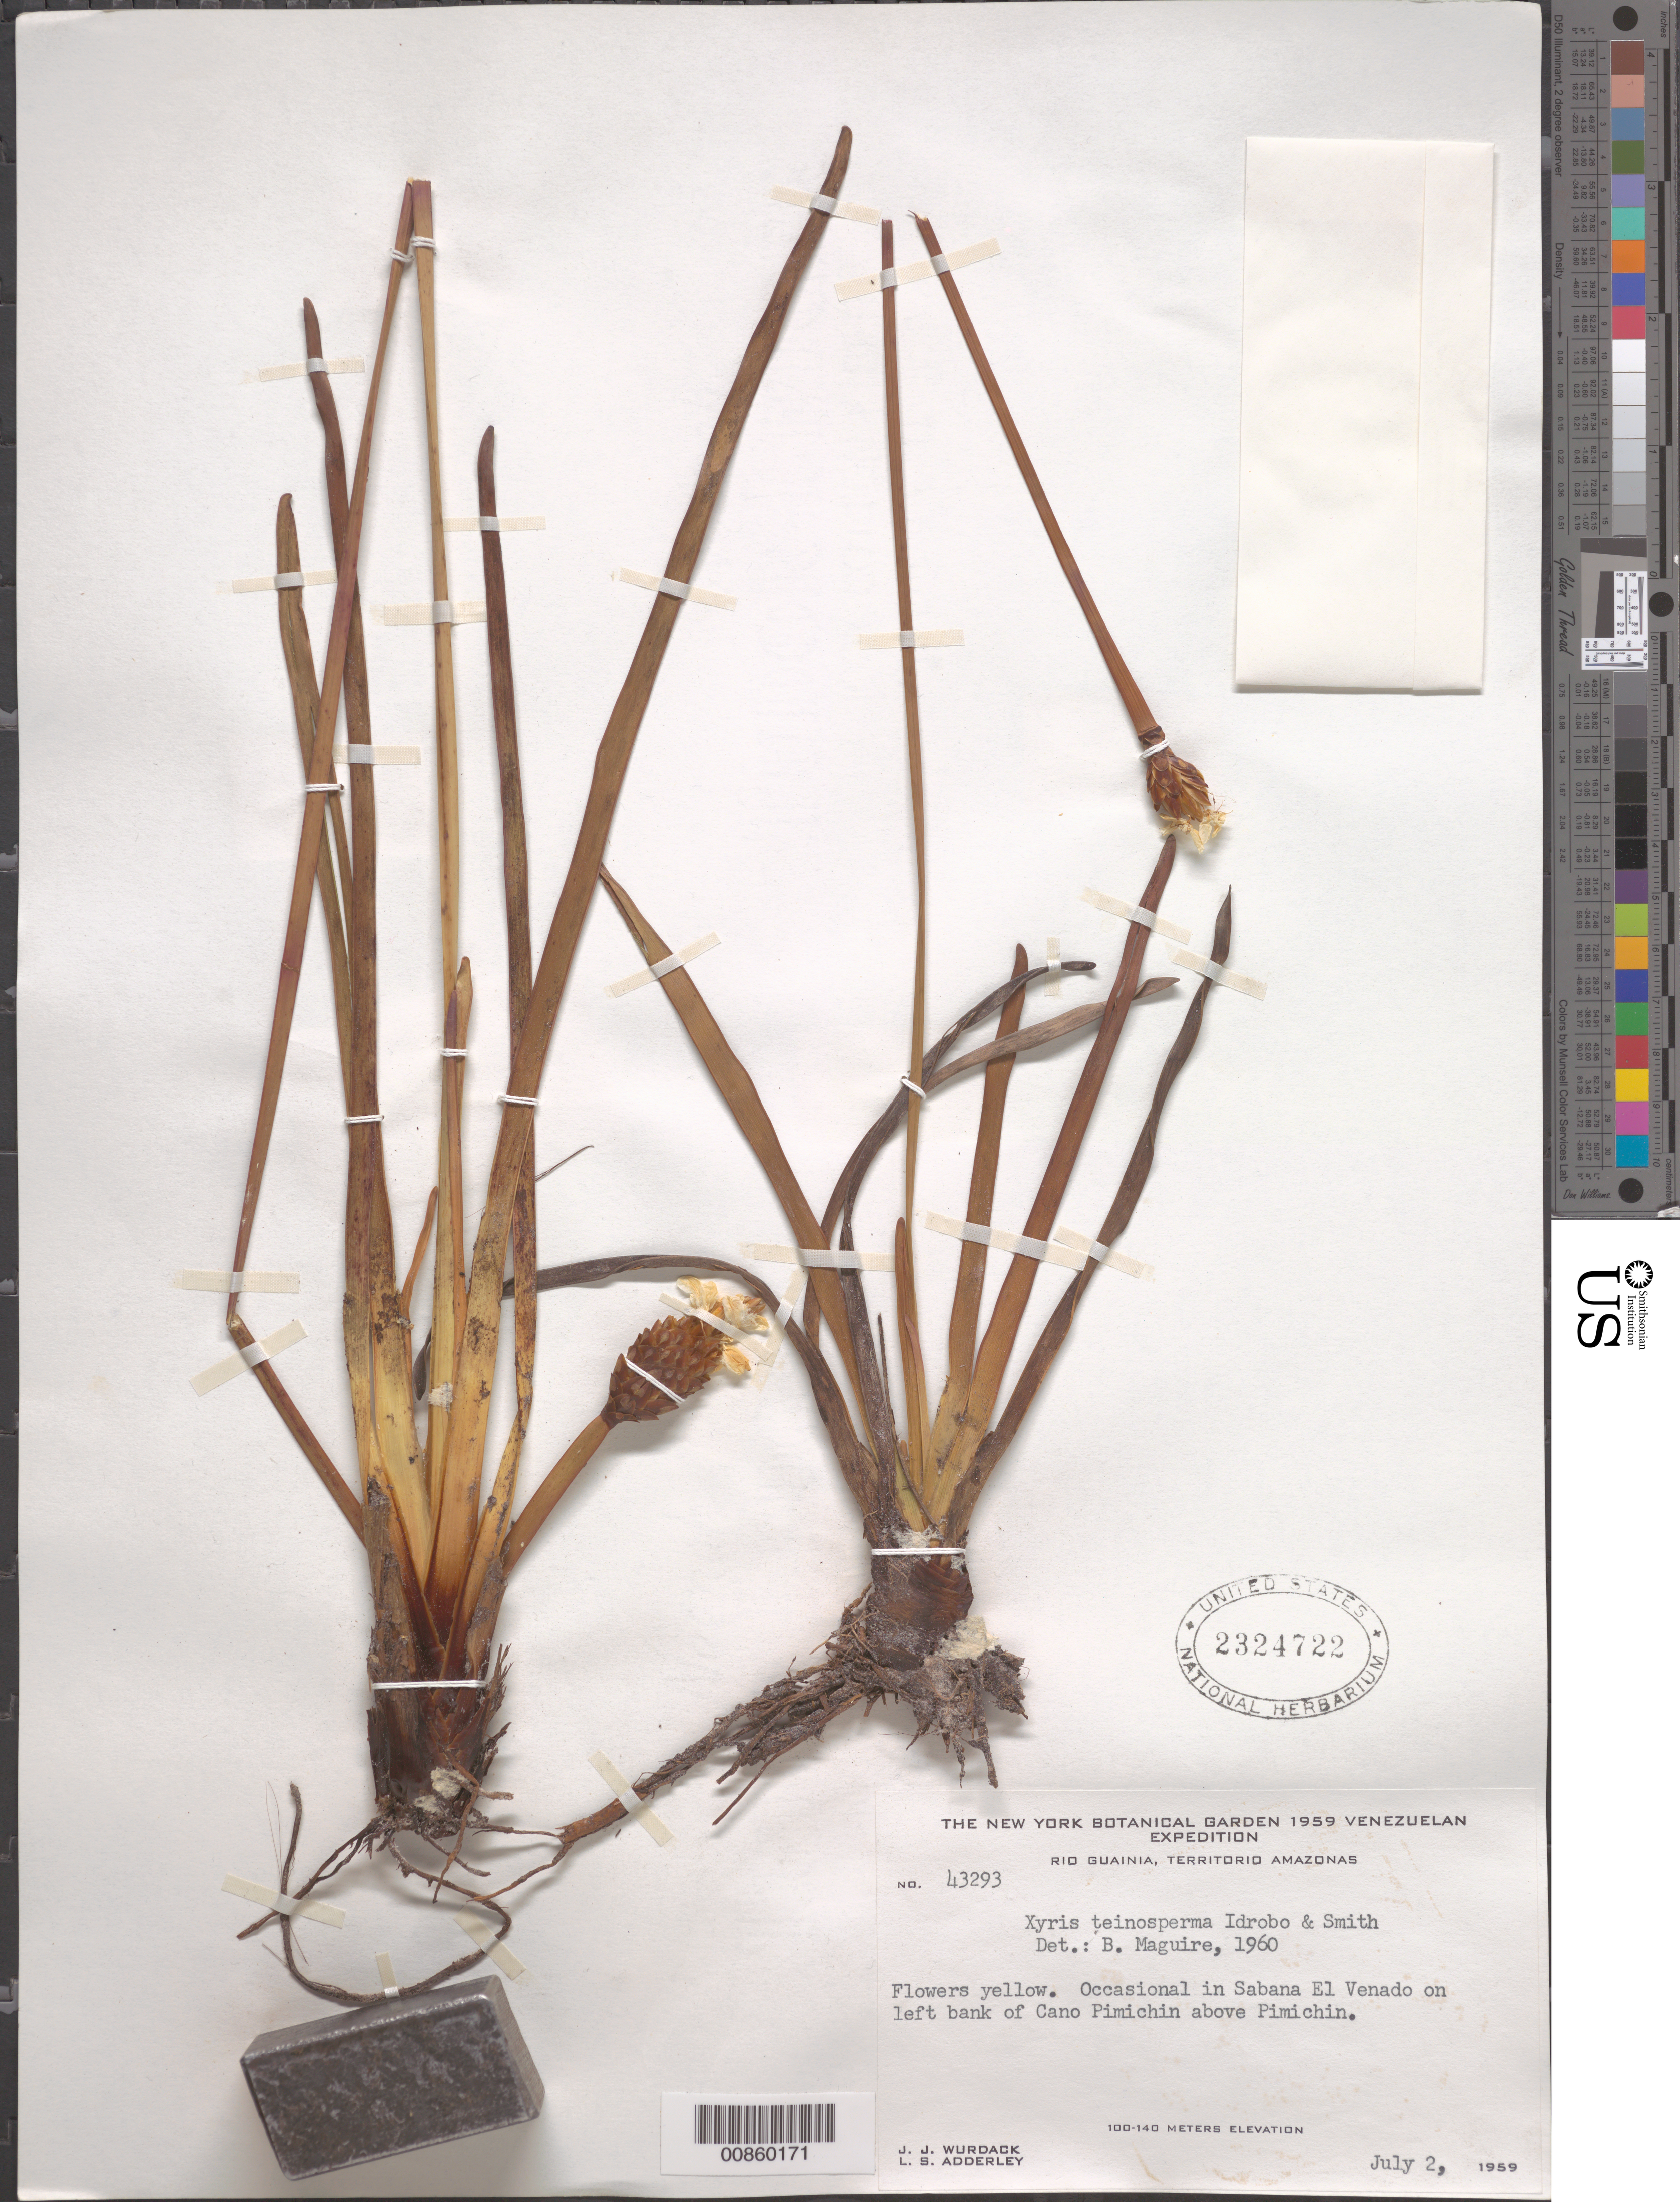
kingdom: Plantae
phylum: Tracheophyta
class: Liliopsida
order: Poales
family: Xyridaceae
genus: Xyris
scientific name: Xyris teinosperma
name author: Idrobo & L.B. Sm.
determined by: Maguire, Bassett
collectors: J. J. Wurdack & L. S. Adderley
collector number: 43293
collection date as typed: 2-Jul-59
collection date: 1959-07-02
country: Venezuela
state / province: Amazonas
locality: Río Guainía, Sabana El Venado, left bank of Caño Pimichin, above Pimichin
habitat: Savanna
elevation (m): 100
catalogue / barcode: US 2324722